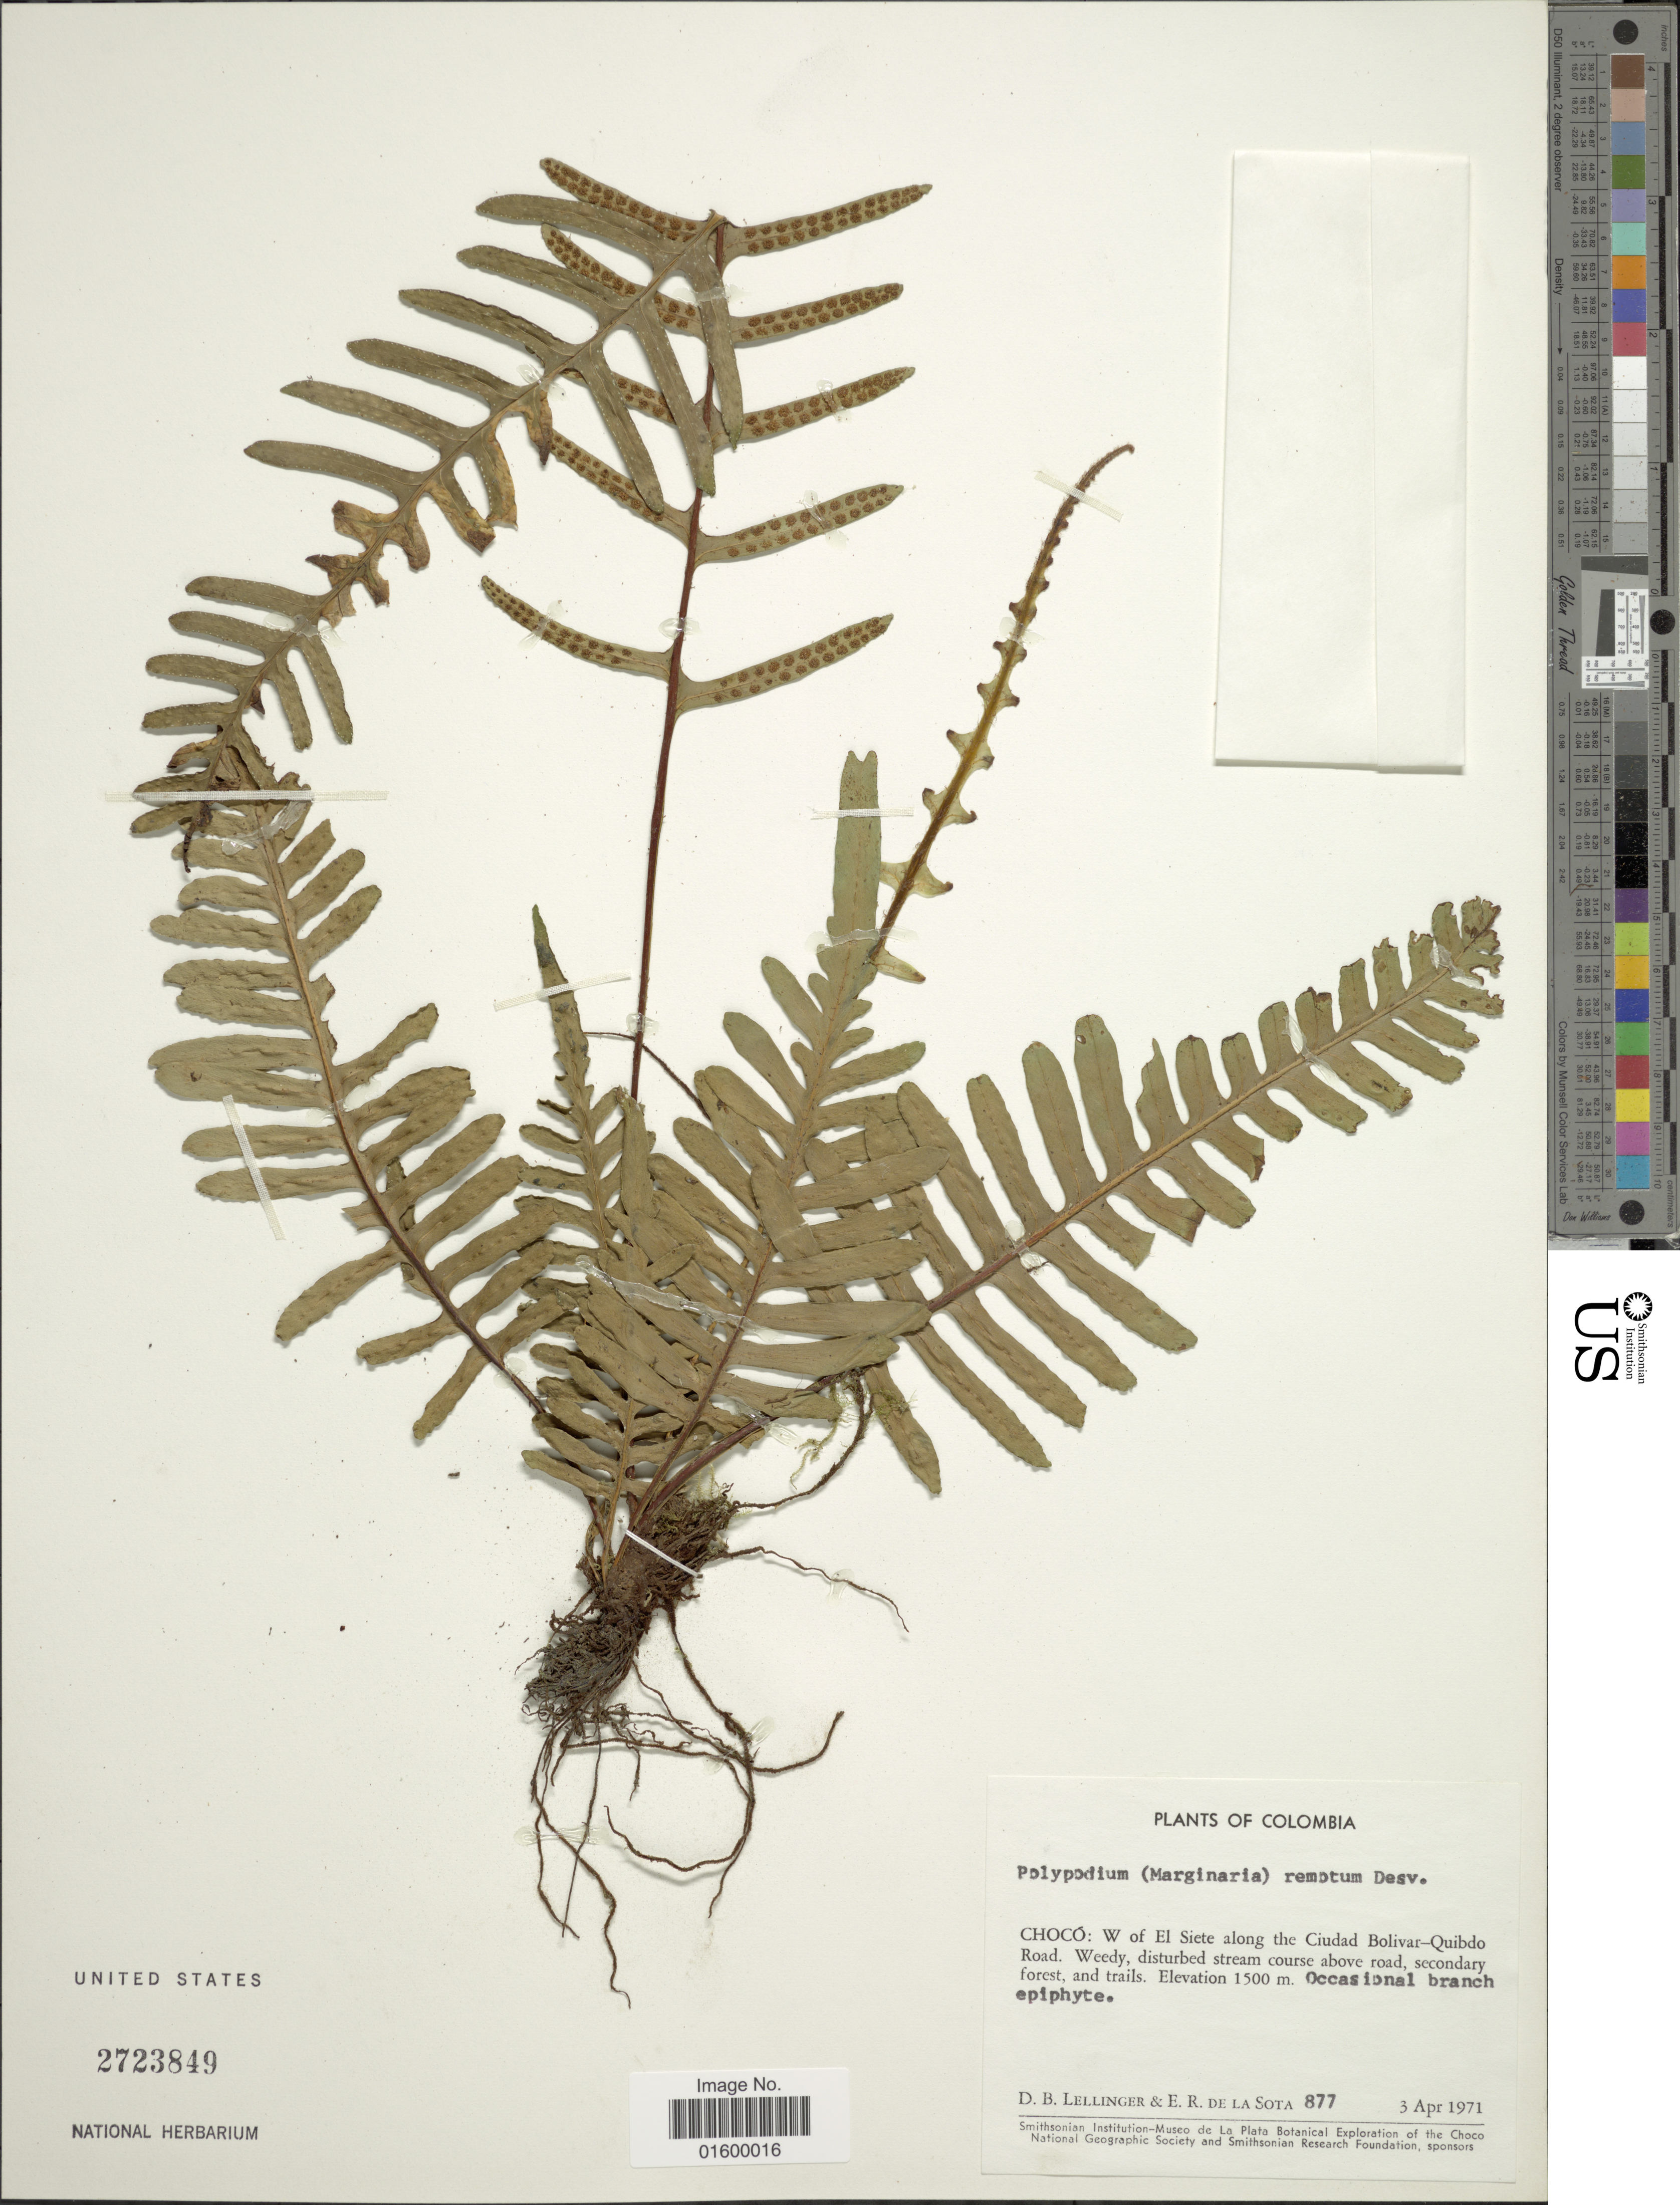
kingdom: Plantae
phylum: Tracheophyta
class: Polypodiopsida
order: Polypodiales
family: Polypodiaceae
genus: Pleopeltis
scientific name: Pleopeltis remota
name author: (Desv.) A.R. Sm.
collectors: D. B. Lellinger & E. R. de la Sota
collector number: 877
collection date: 1971-04-03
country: Colombia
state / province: Chocó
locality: Choco: W of El Siete along the Ciudad Bolivar-Quibdo Road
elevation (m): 1500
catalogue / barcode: US 2723849